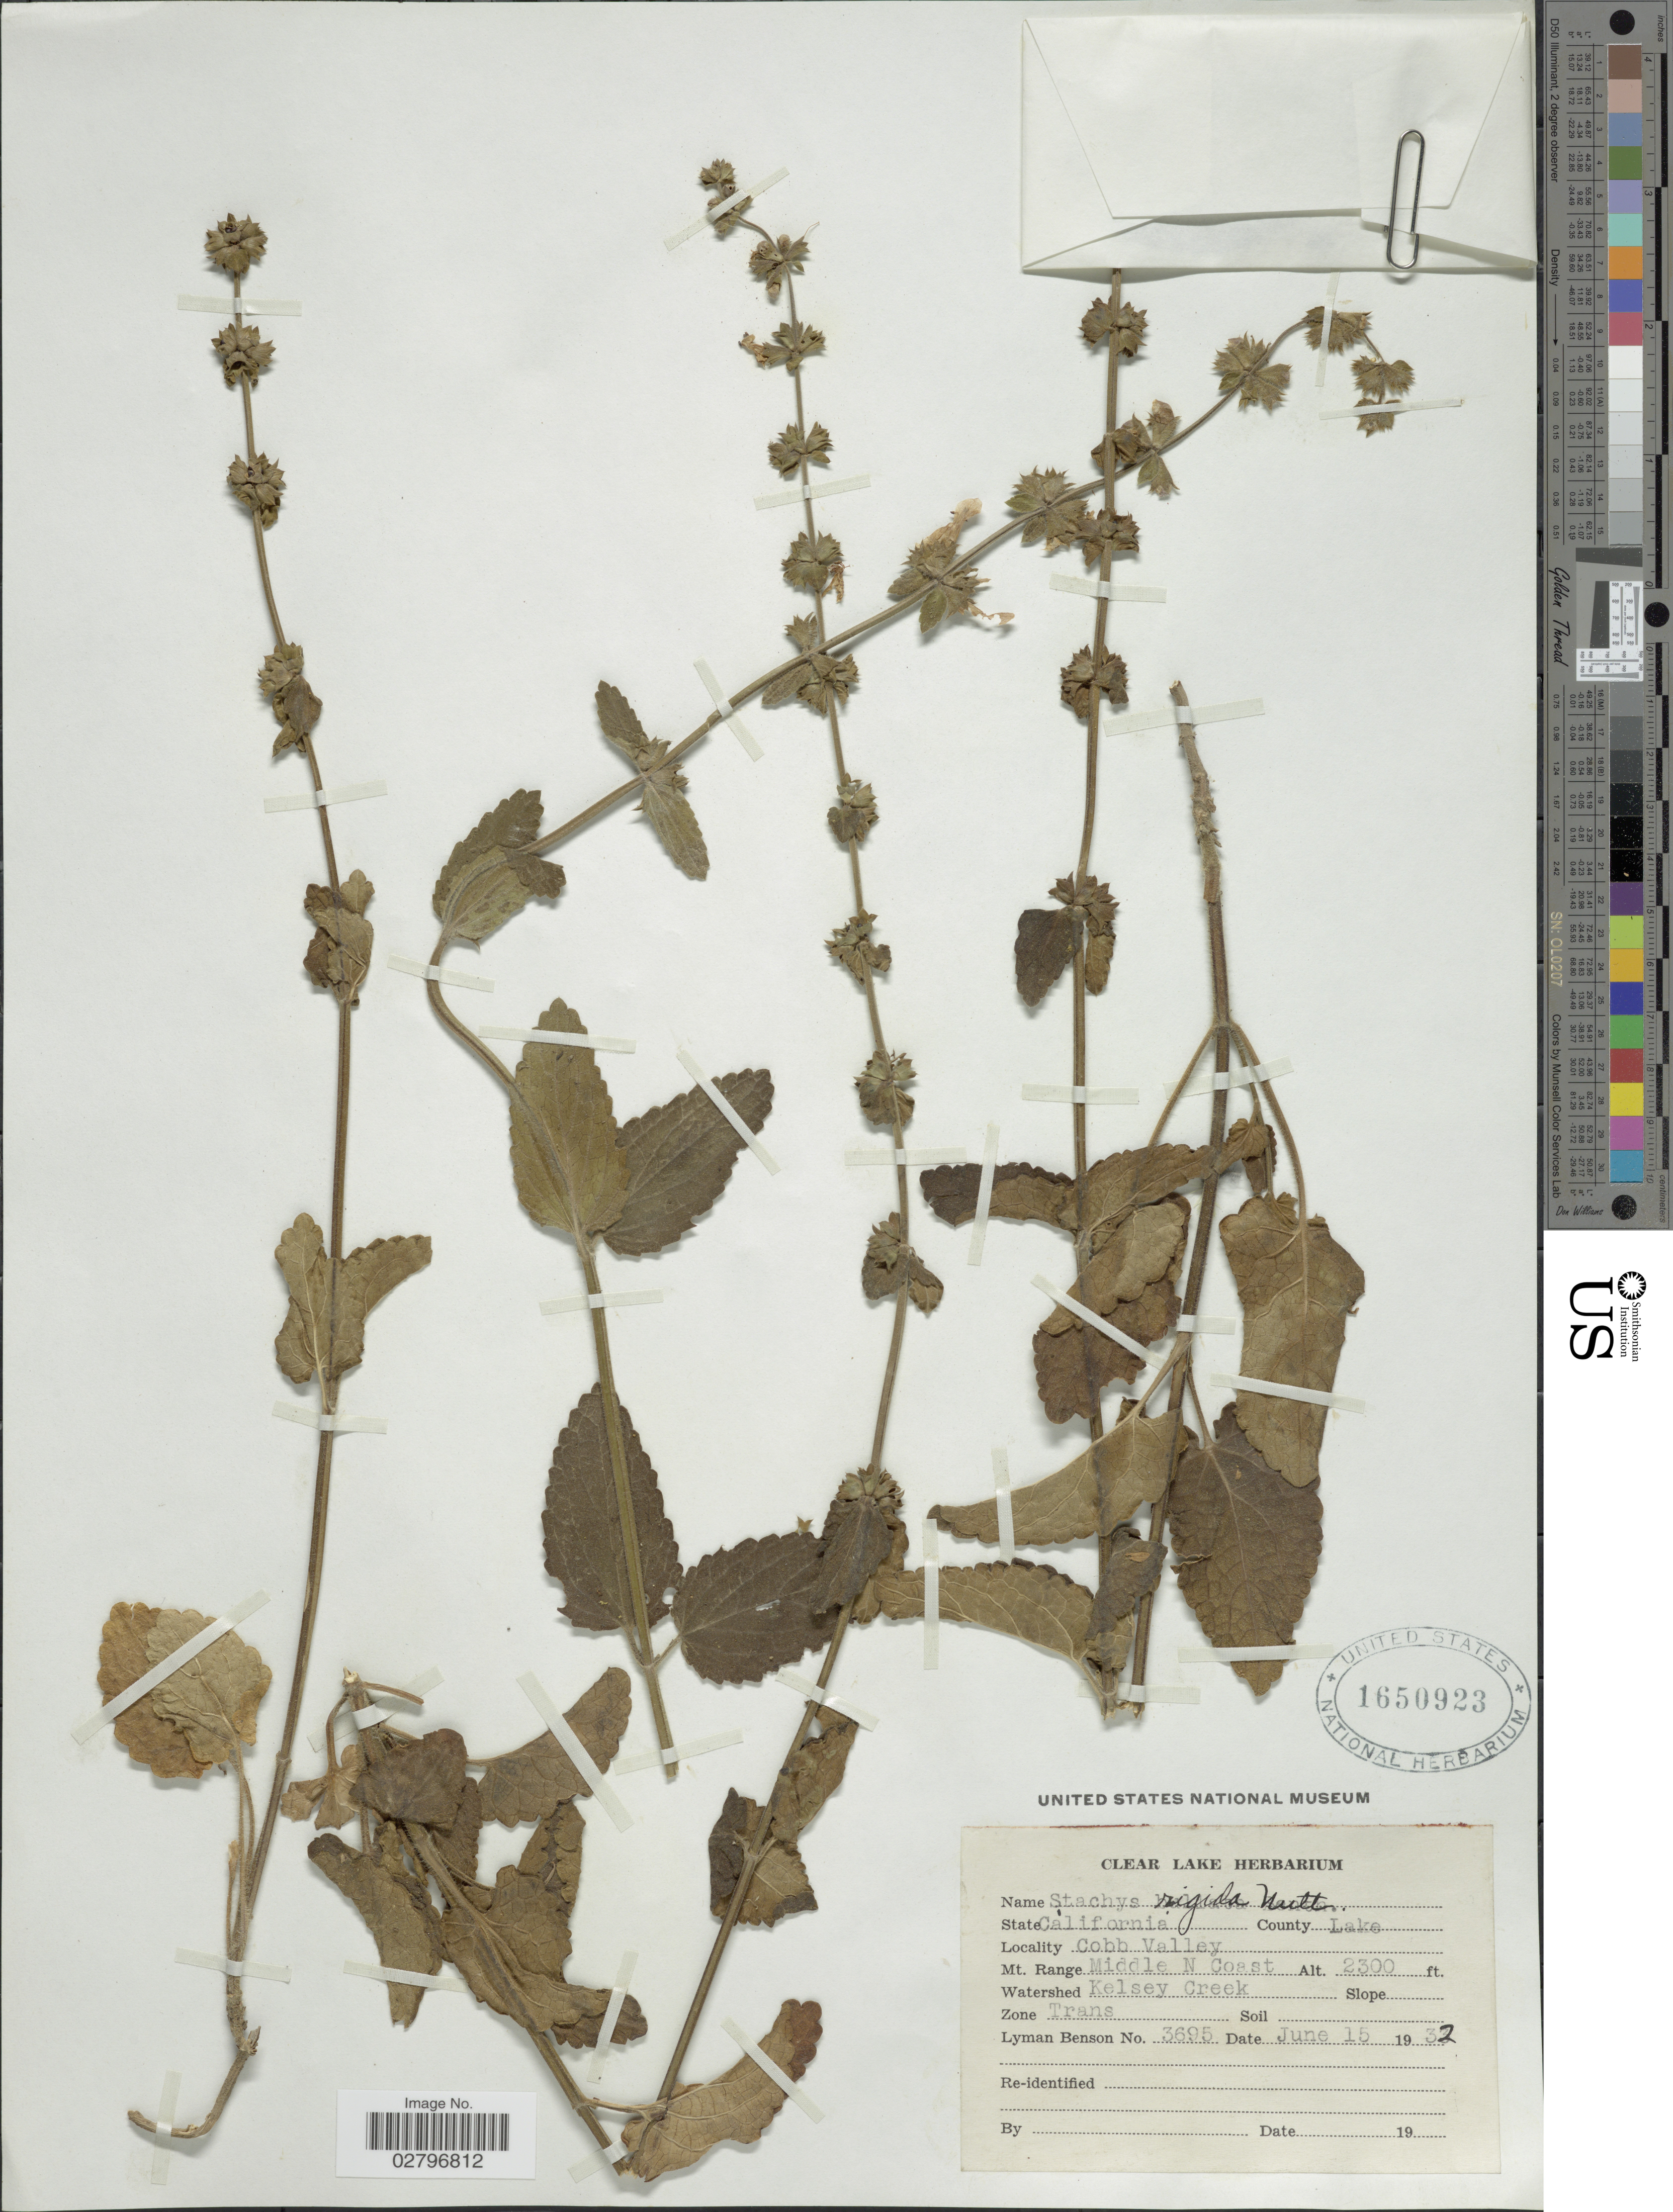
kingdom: Plantae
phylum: Tracheophyta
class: Magnoliopsida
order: Lamiales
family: Lamiaceae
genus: Stachys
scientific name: Stachys rigida subsp. typica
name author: Epling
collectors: L. D. Benson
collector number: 3695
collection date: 1932-06-15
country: United States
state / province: California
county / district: Lake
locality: County Lake, Cobb Valley, Mt. Range Middle N Coast, Watershed Kelsey Creek, Zone trans.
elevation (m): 701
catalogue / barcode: US 1650923